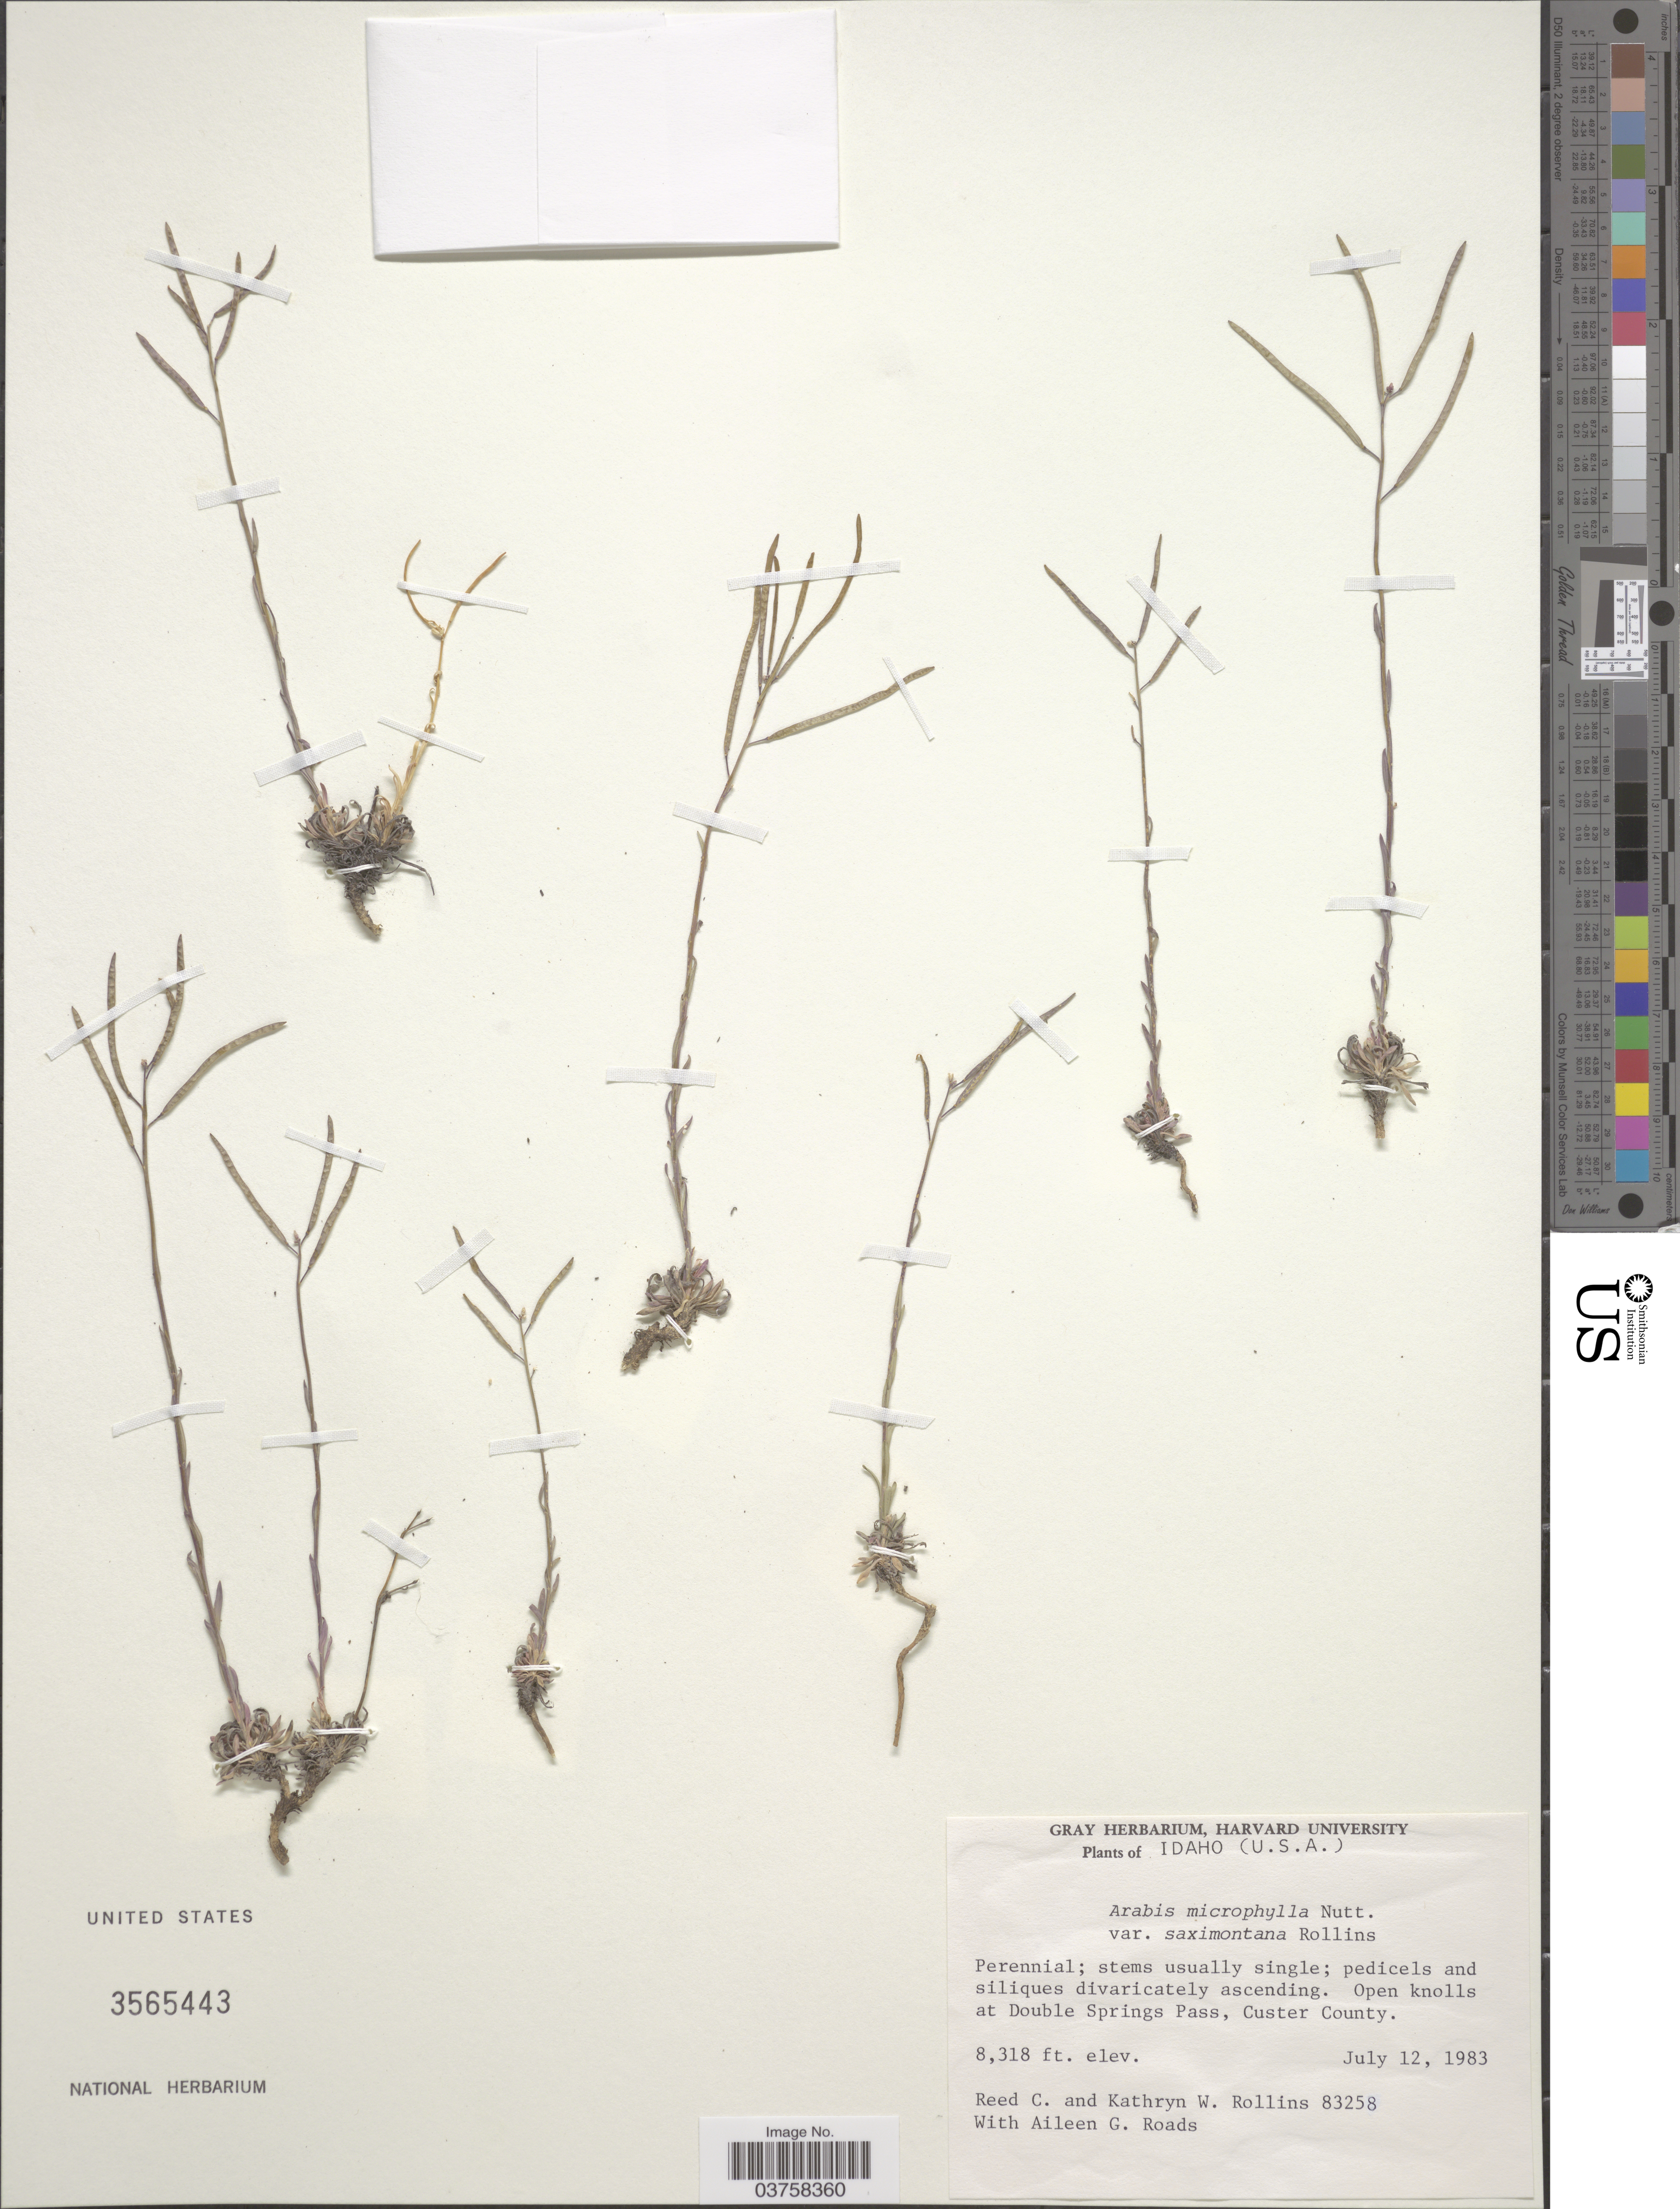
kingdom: Plantae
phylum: Tracheophyta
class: Magnoliopsida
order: Brassicales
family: Brassicaceae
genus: Arabis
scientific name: Arabis microphylla var. saximontana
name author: Rollins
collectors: R. C. Rollins, K. W. Rollins & A. Roads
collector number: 83258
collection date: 1983-07-12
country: United States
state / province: Idaho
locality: Open knolls at Double Springs Pass, Custer County.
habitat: open knolls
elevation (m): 2535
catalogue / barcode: US 3565443